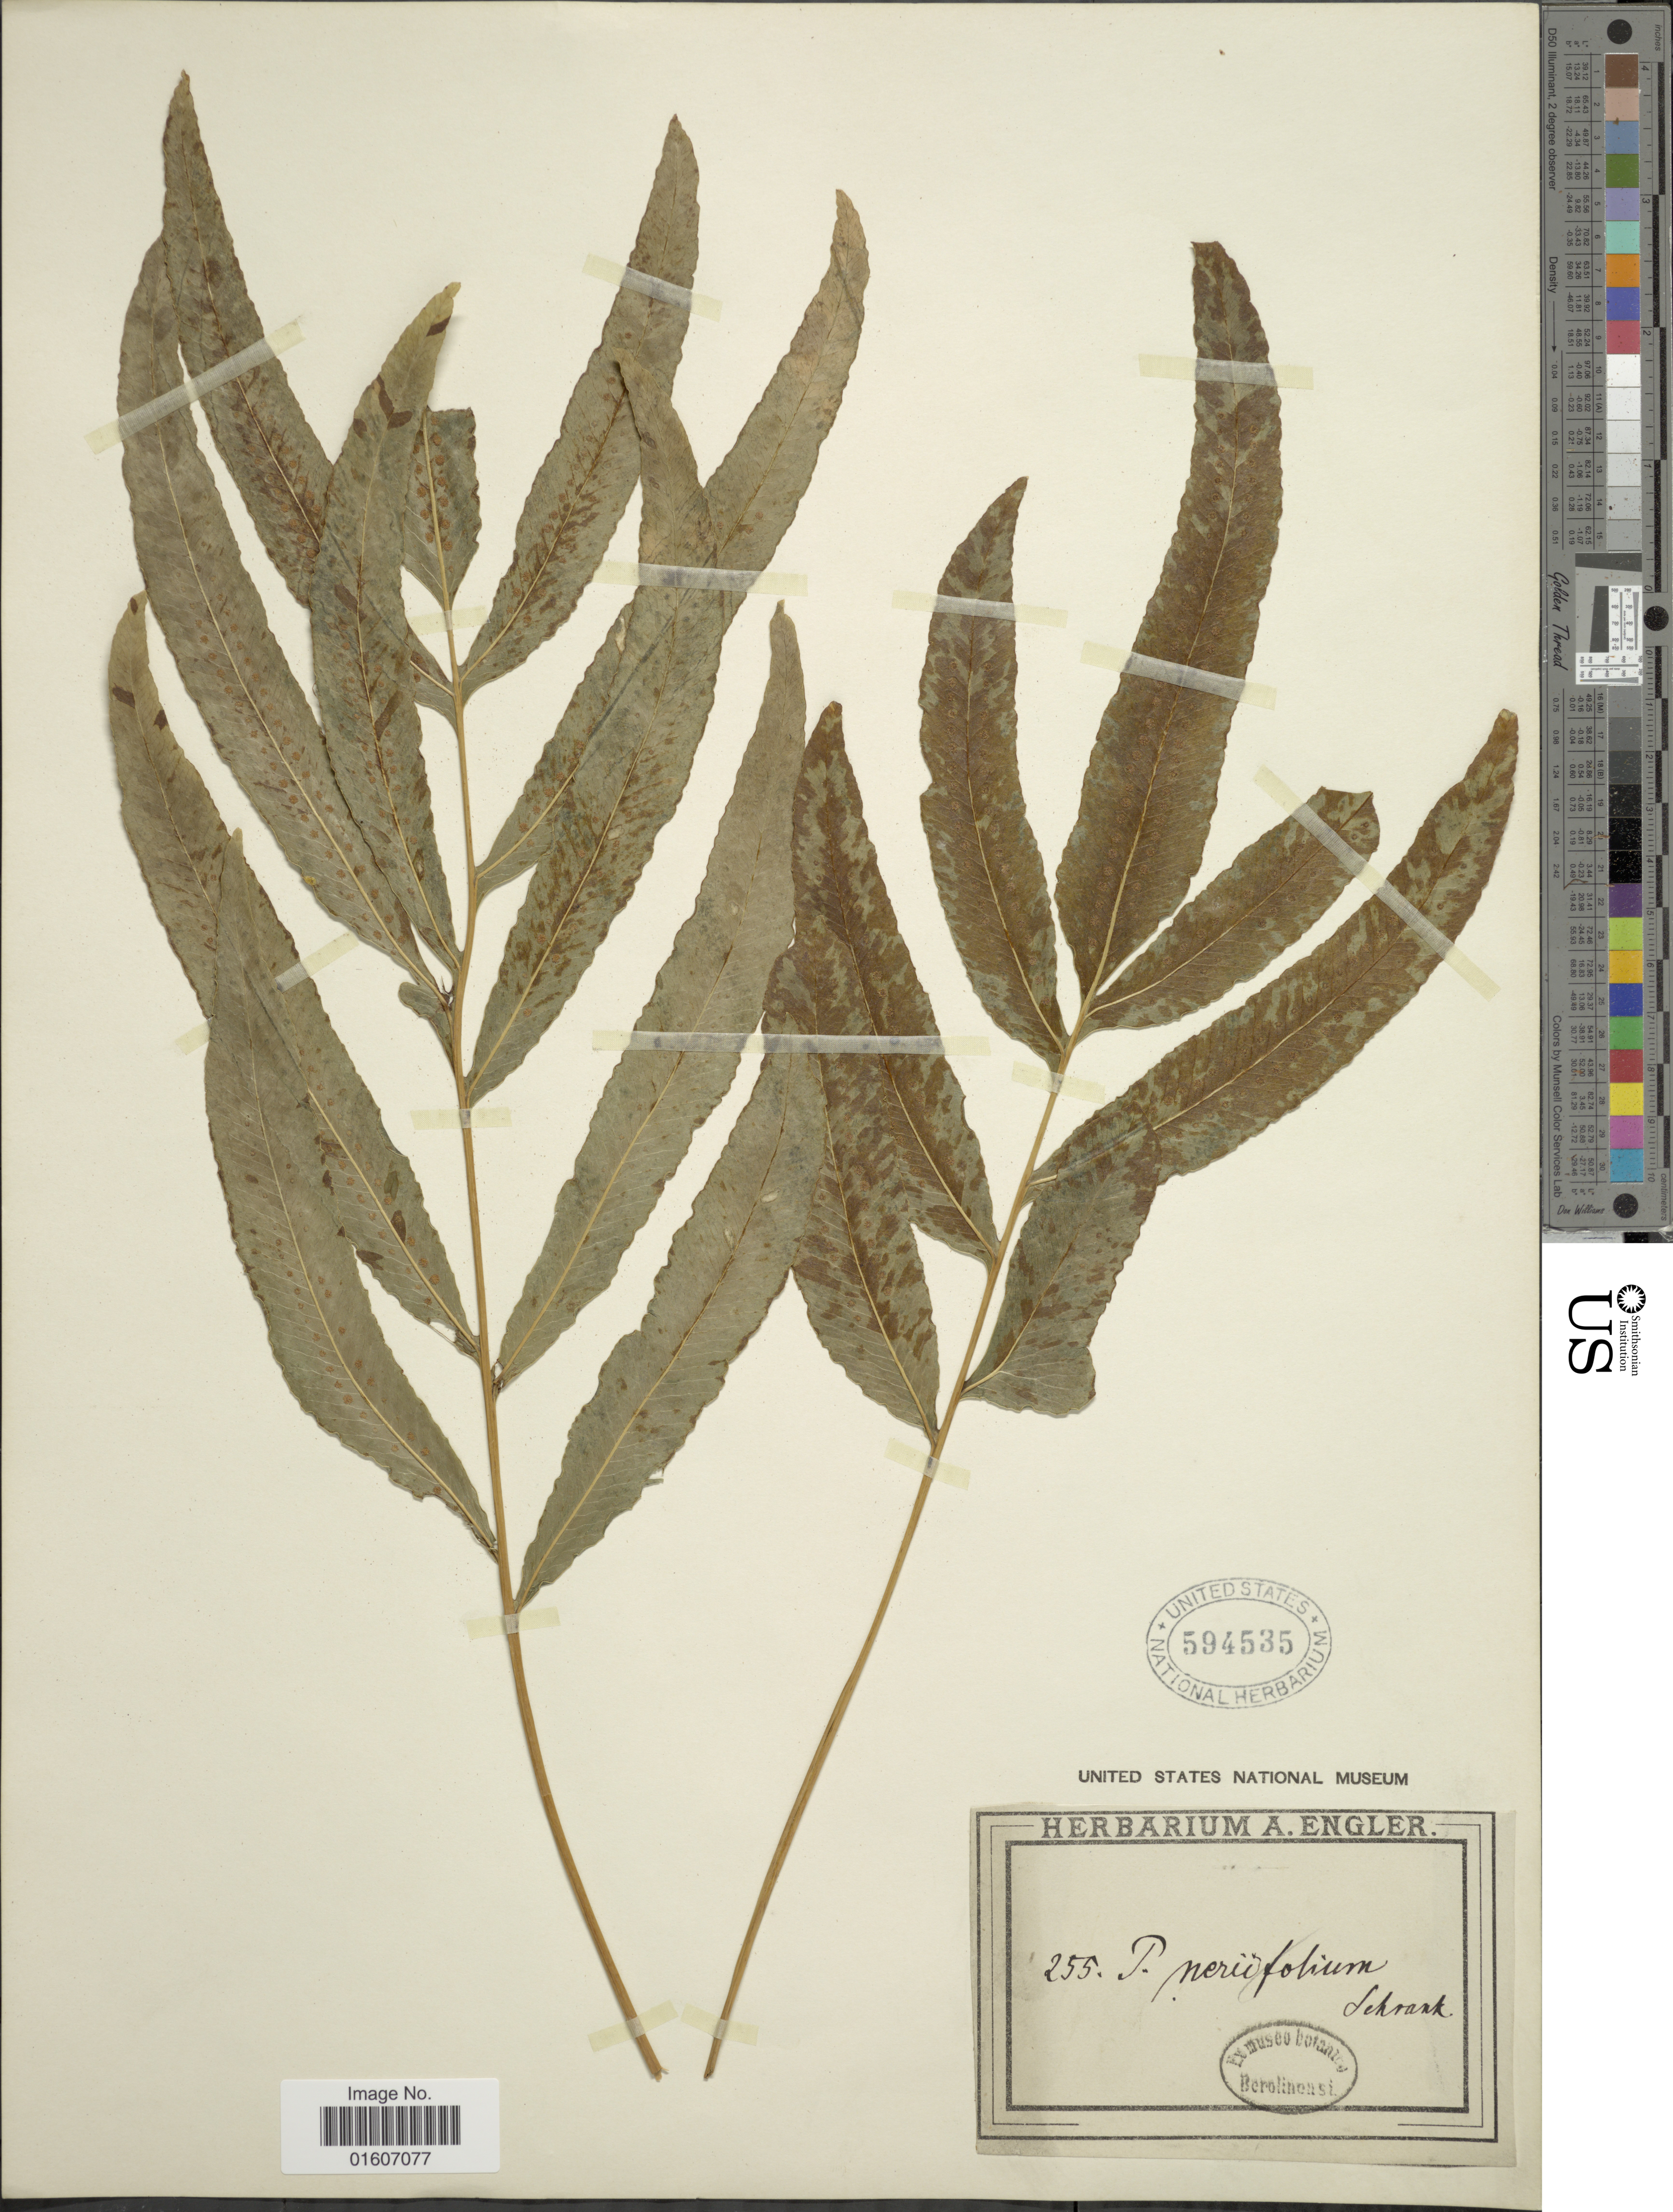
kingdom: Plantae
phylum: Tracheophyta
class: Polypodiopsida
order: Polypodiales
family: Polypodiaceae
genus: Serpocaulon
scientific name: Serpocaulon triseriale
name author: (Sw.) A.R. Sm.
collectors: ex herb. A. Engler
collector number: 255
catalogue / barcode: US 594535